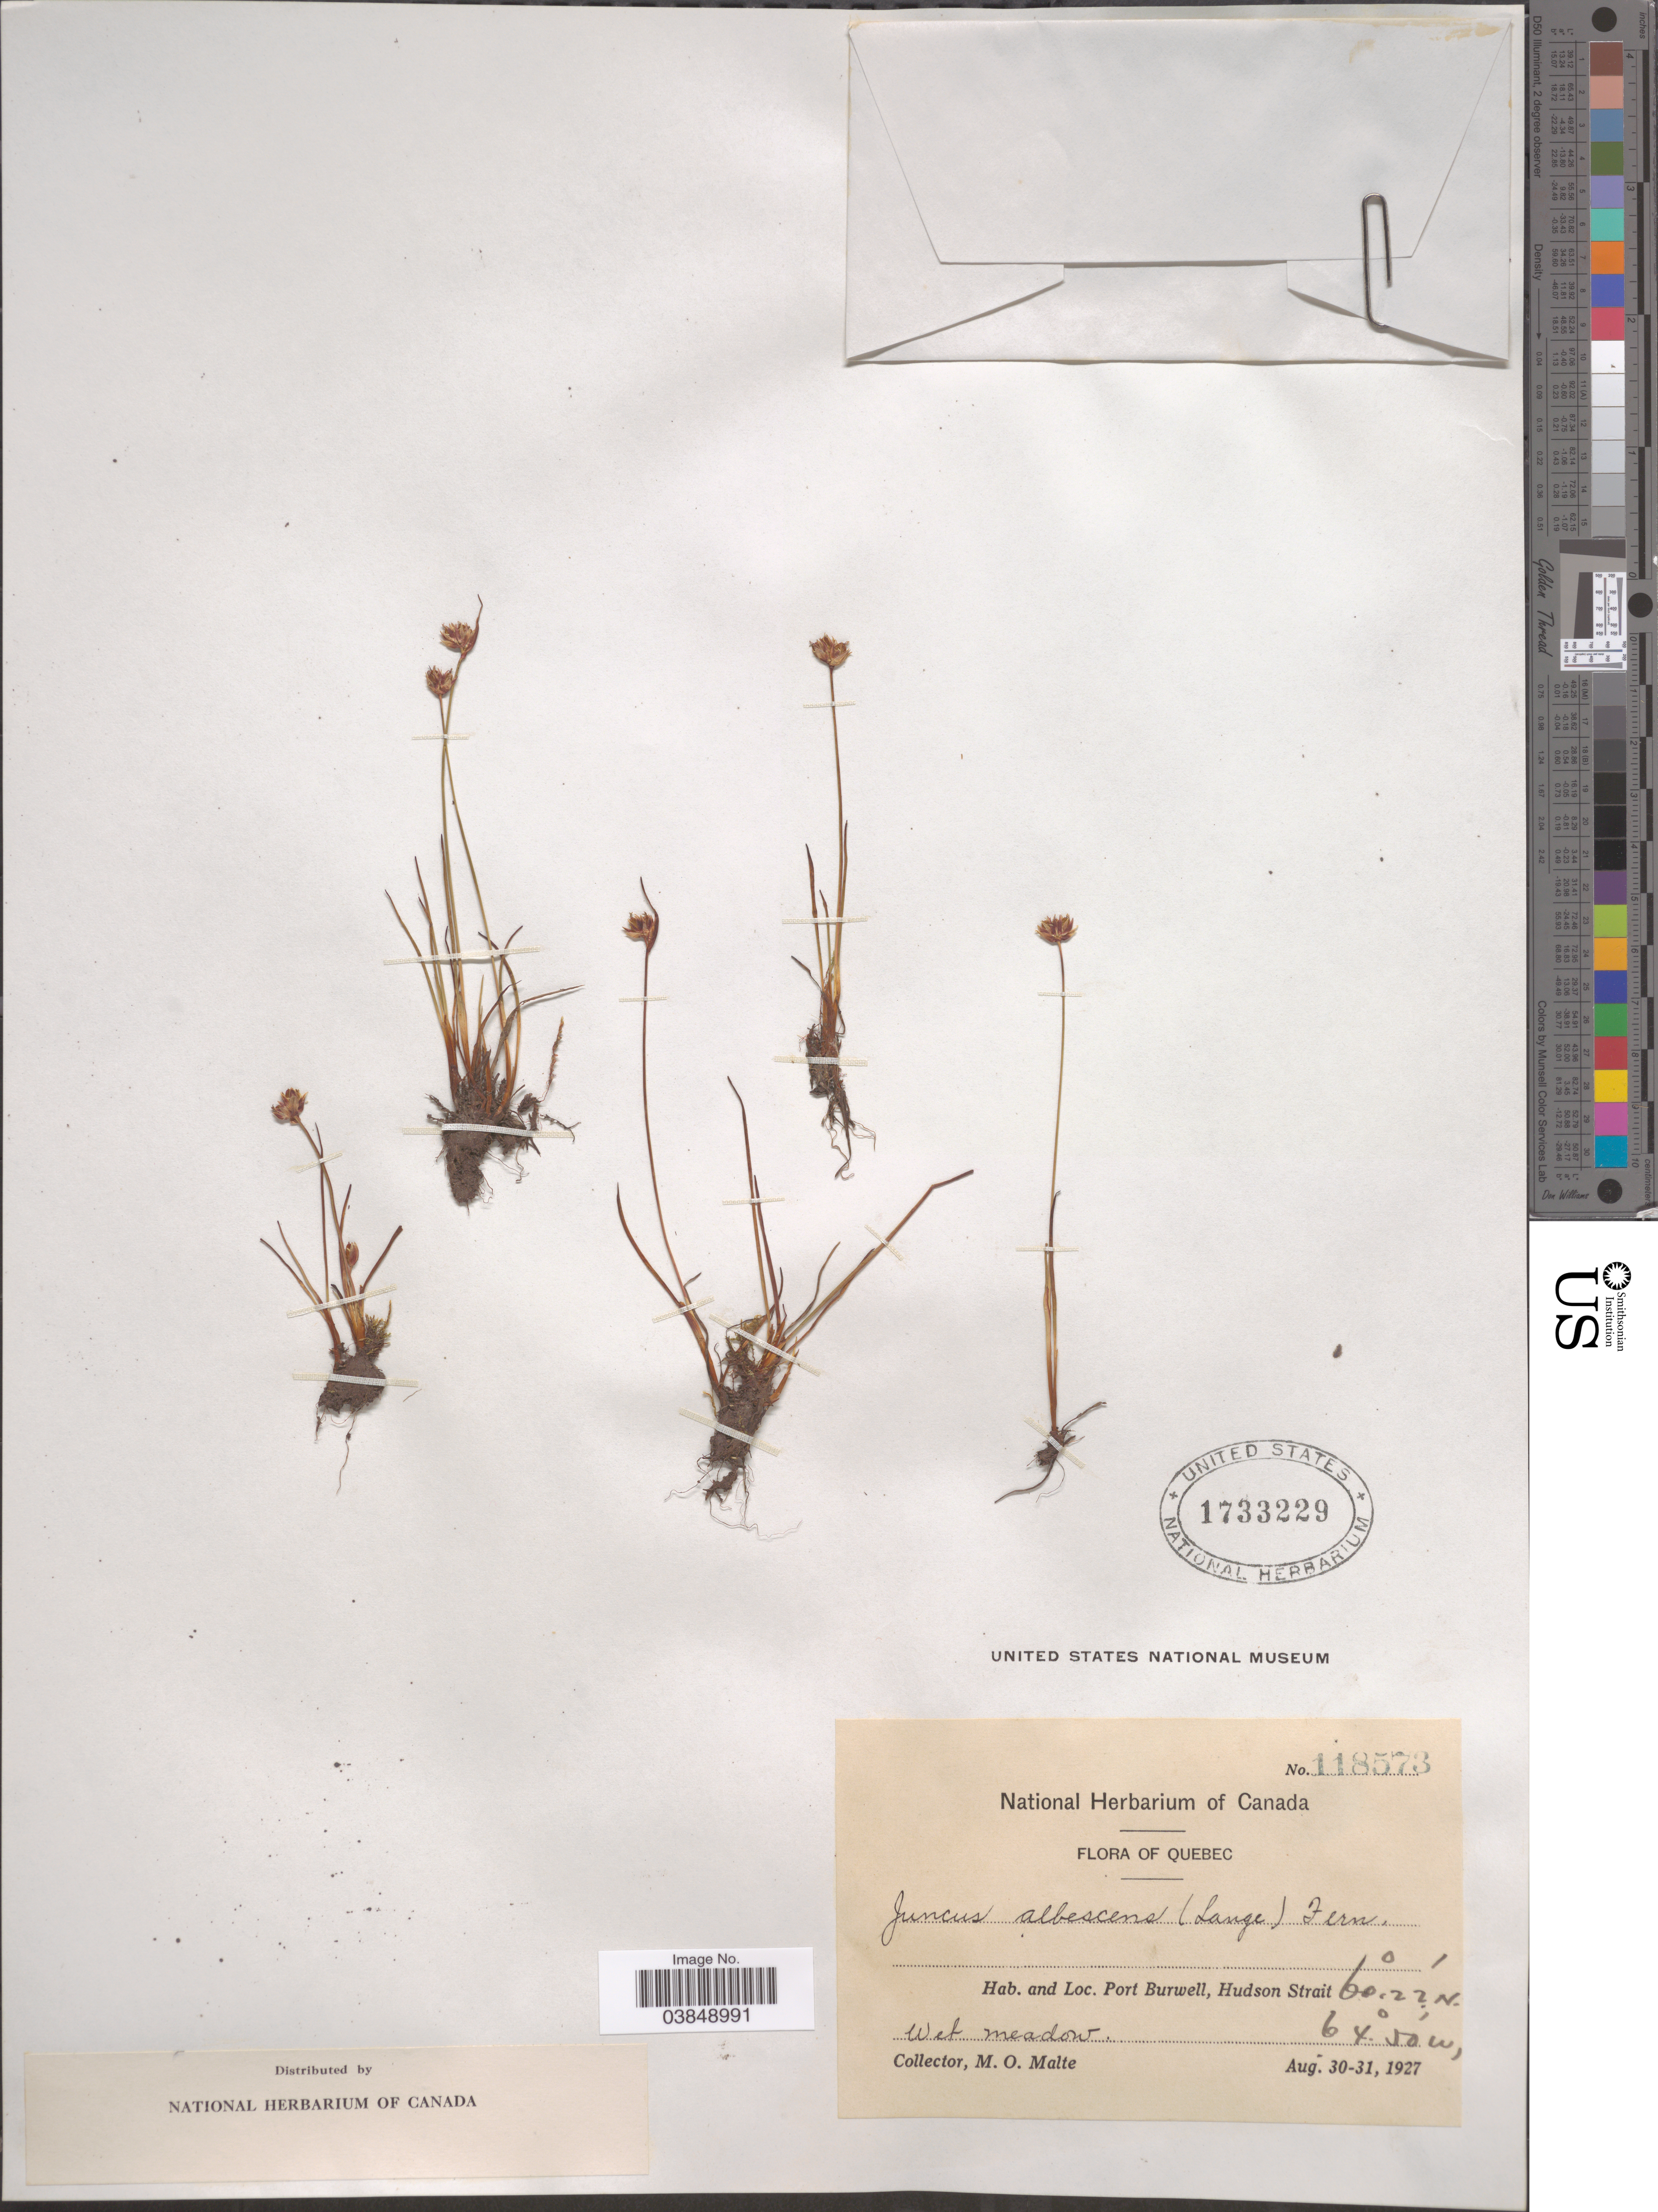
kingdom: Plantae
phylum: Tracheophyta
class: Liliopsida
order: Poales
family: Juncaceae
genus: Juncus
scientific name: Juncus albescens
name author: Fernald & Lange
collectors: M. O. Malte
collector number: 118573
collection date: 1927-08-30/1927-08-31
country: Canada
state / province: Quebec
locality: Port Burwell, Hudson Strait.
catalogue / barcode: US 1733229